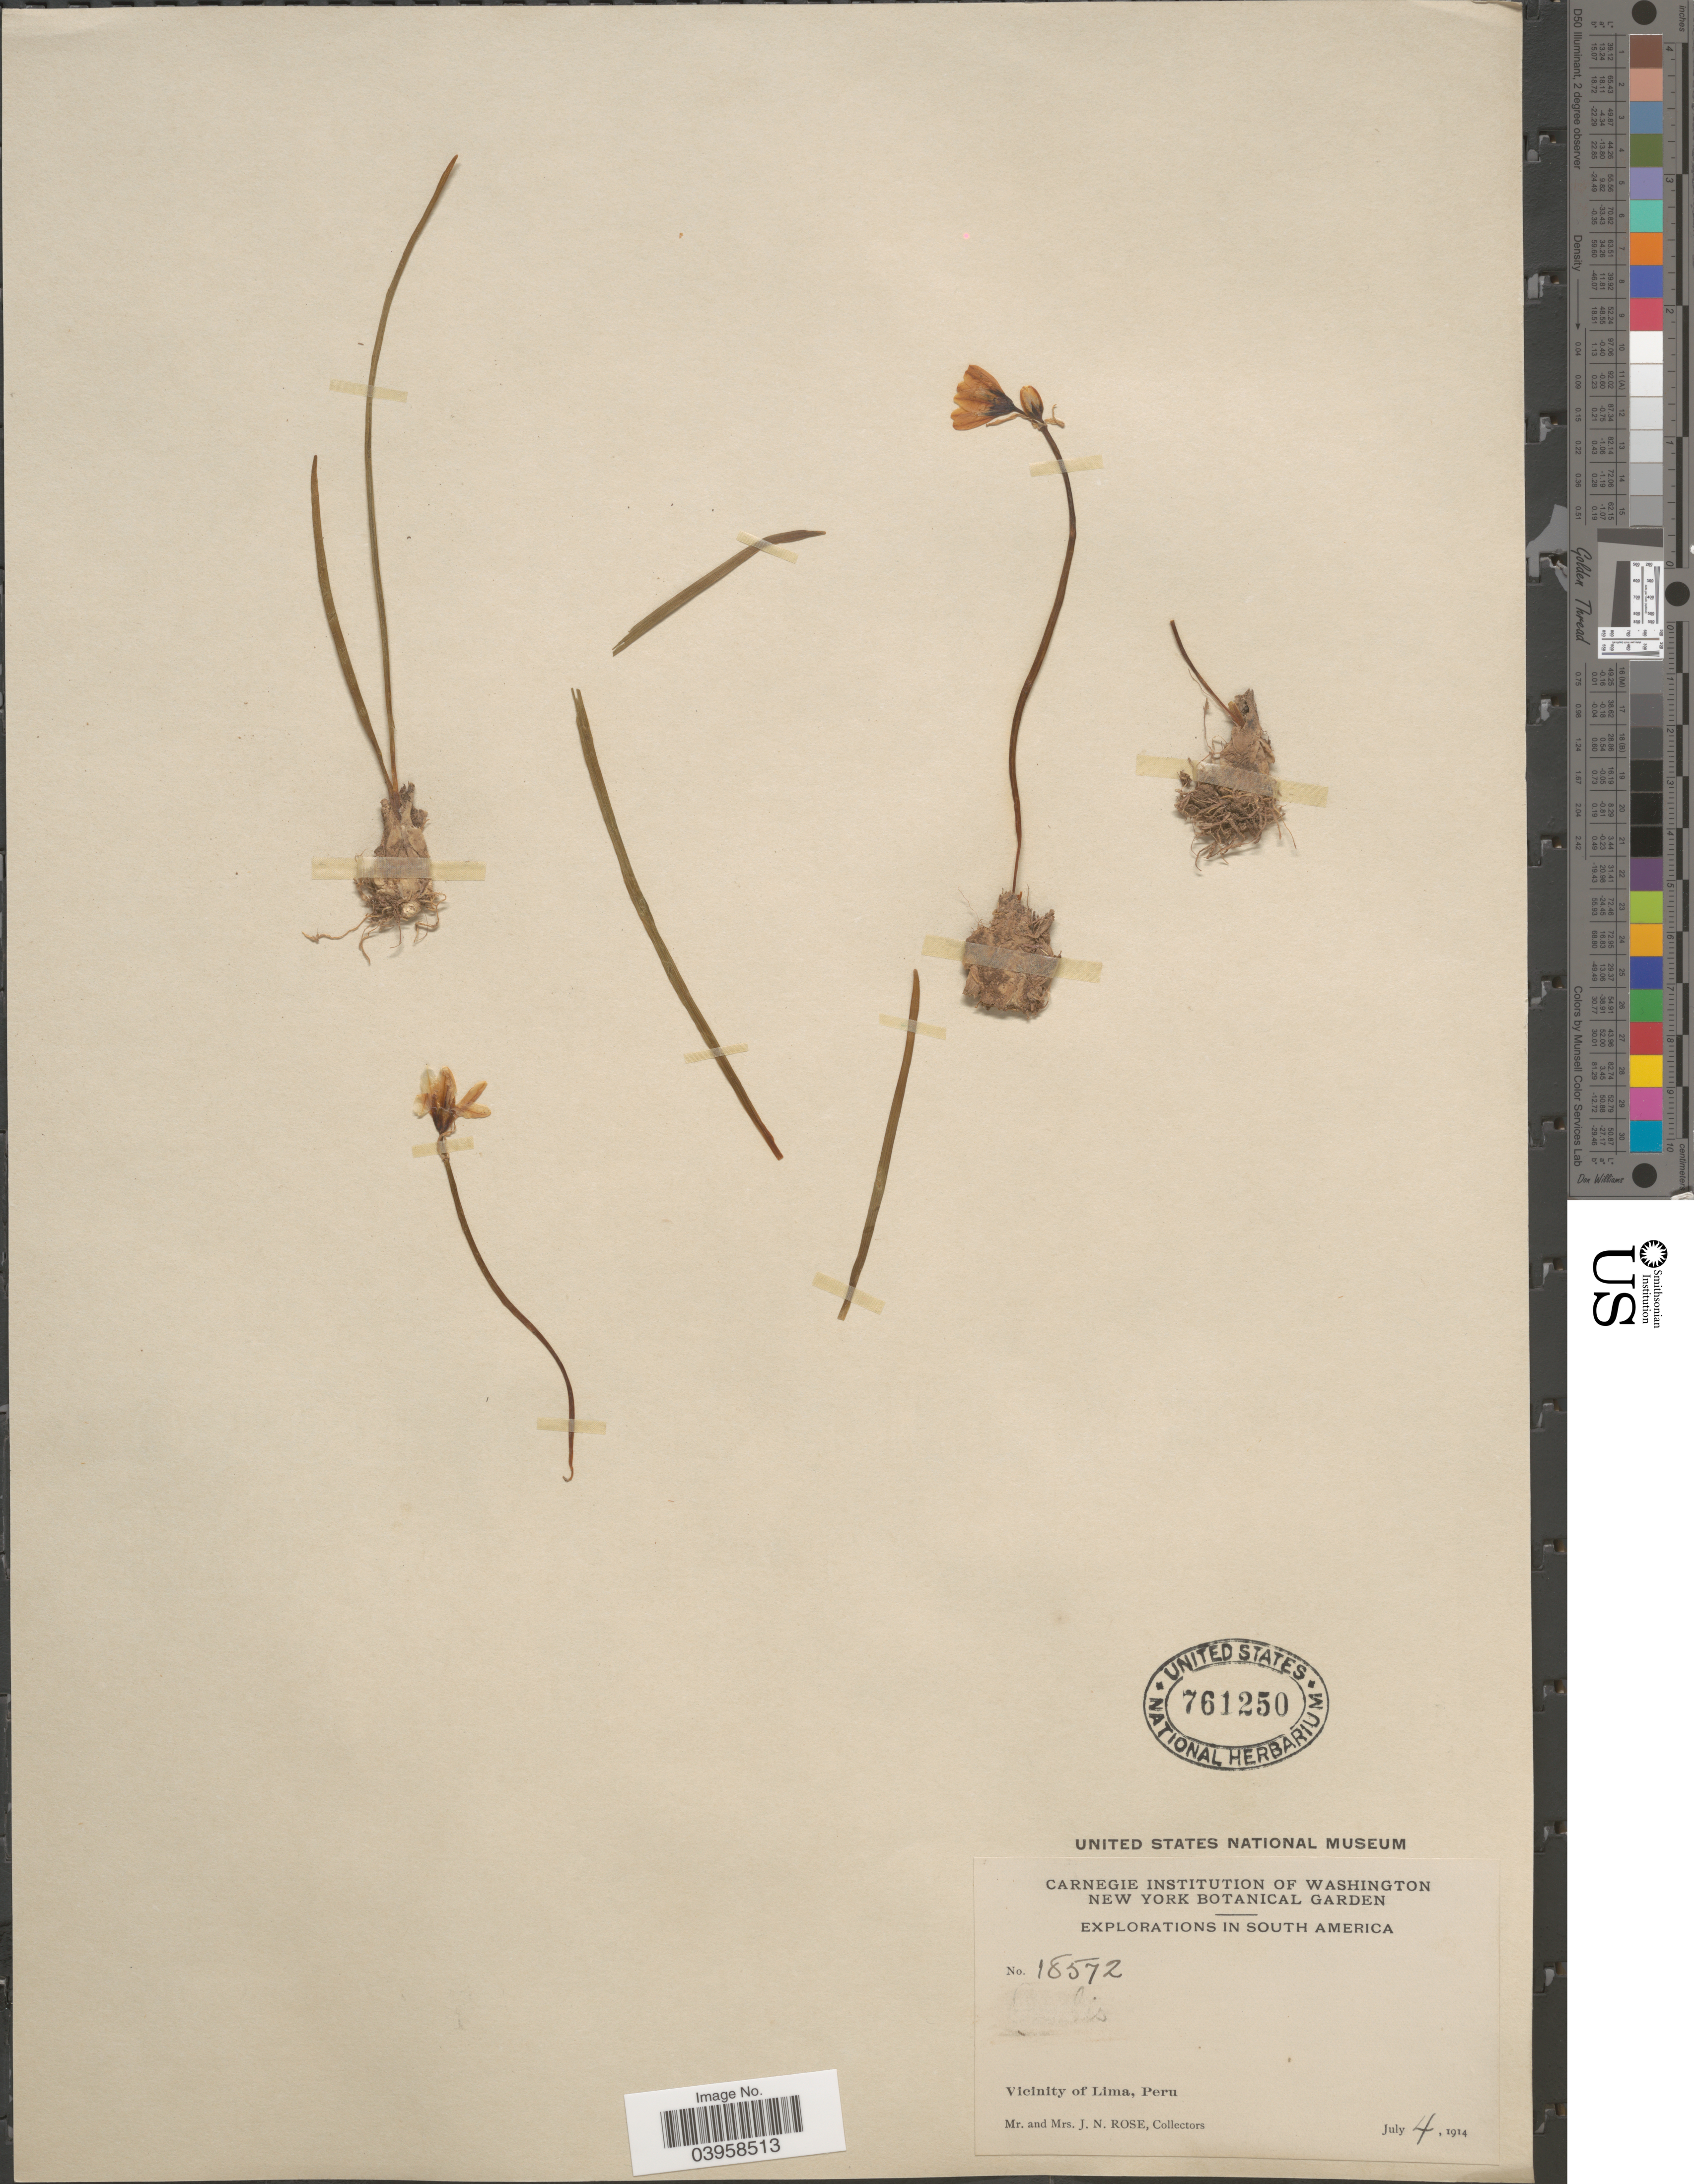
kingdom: Plantae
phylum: Tracheophyta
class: Liliopsida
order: Asparagales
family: Amaryllidaceae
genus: Nothoscordum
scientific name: Nothoscordum striatellum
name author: (Lindl.) Kunth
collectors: J. N. Rose & L. B. Rose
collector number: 18572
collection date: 1914-07-04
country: Peru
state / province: Lima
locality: Vicinity of Lima.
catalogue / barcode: US 761250